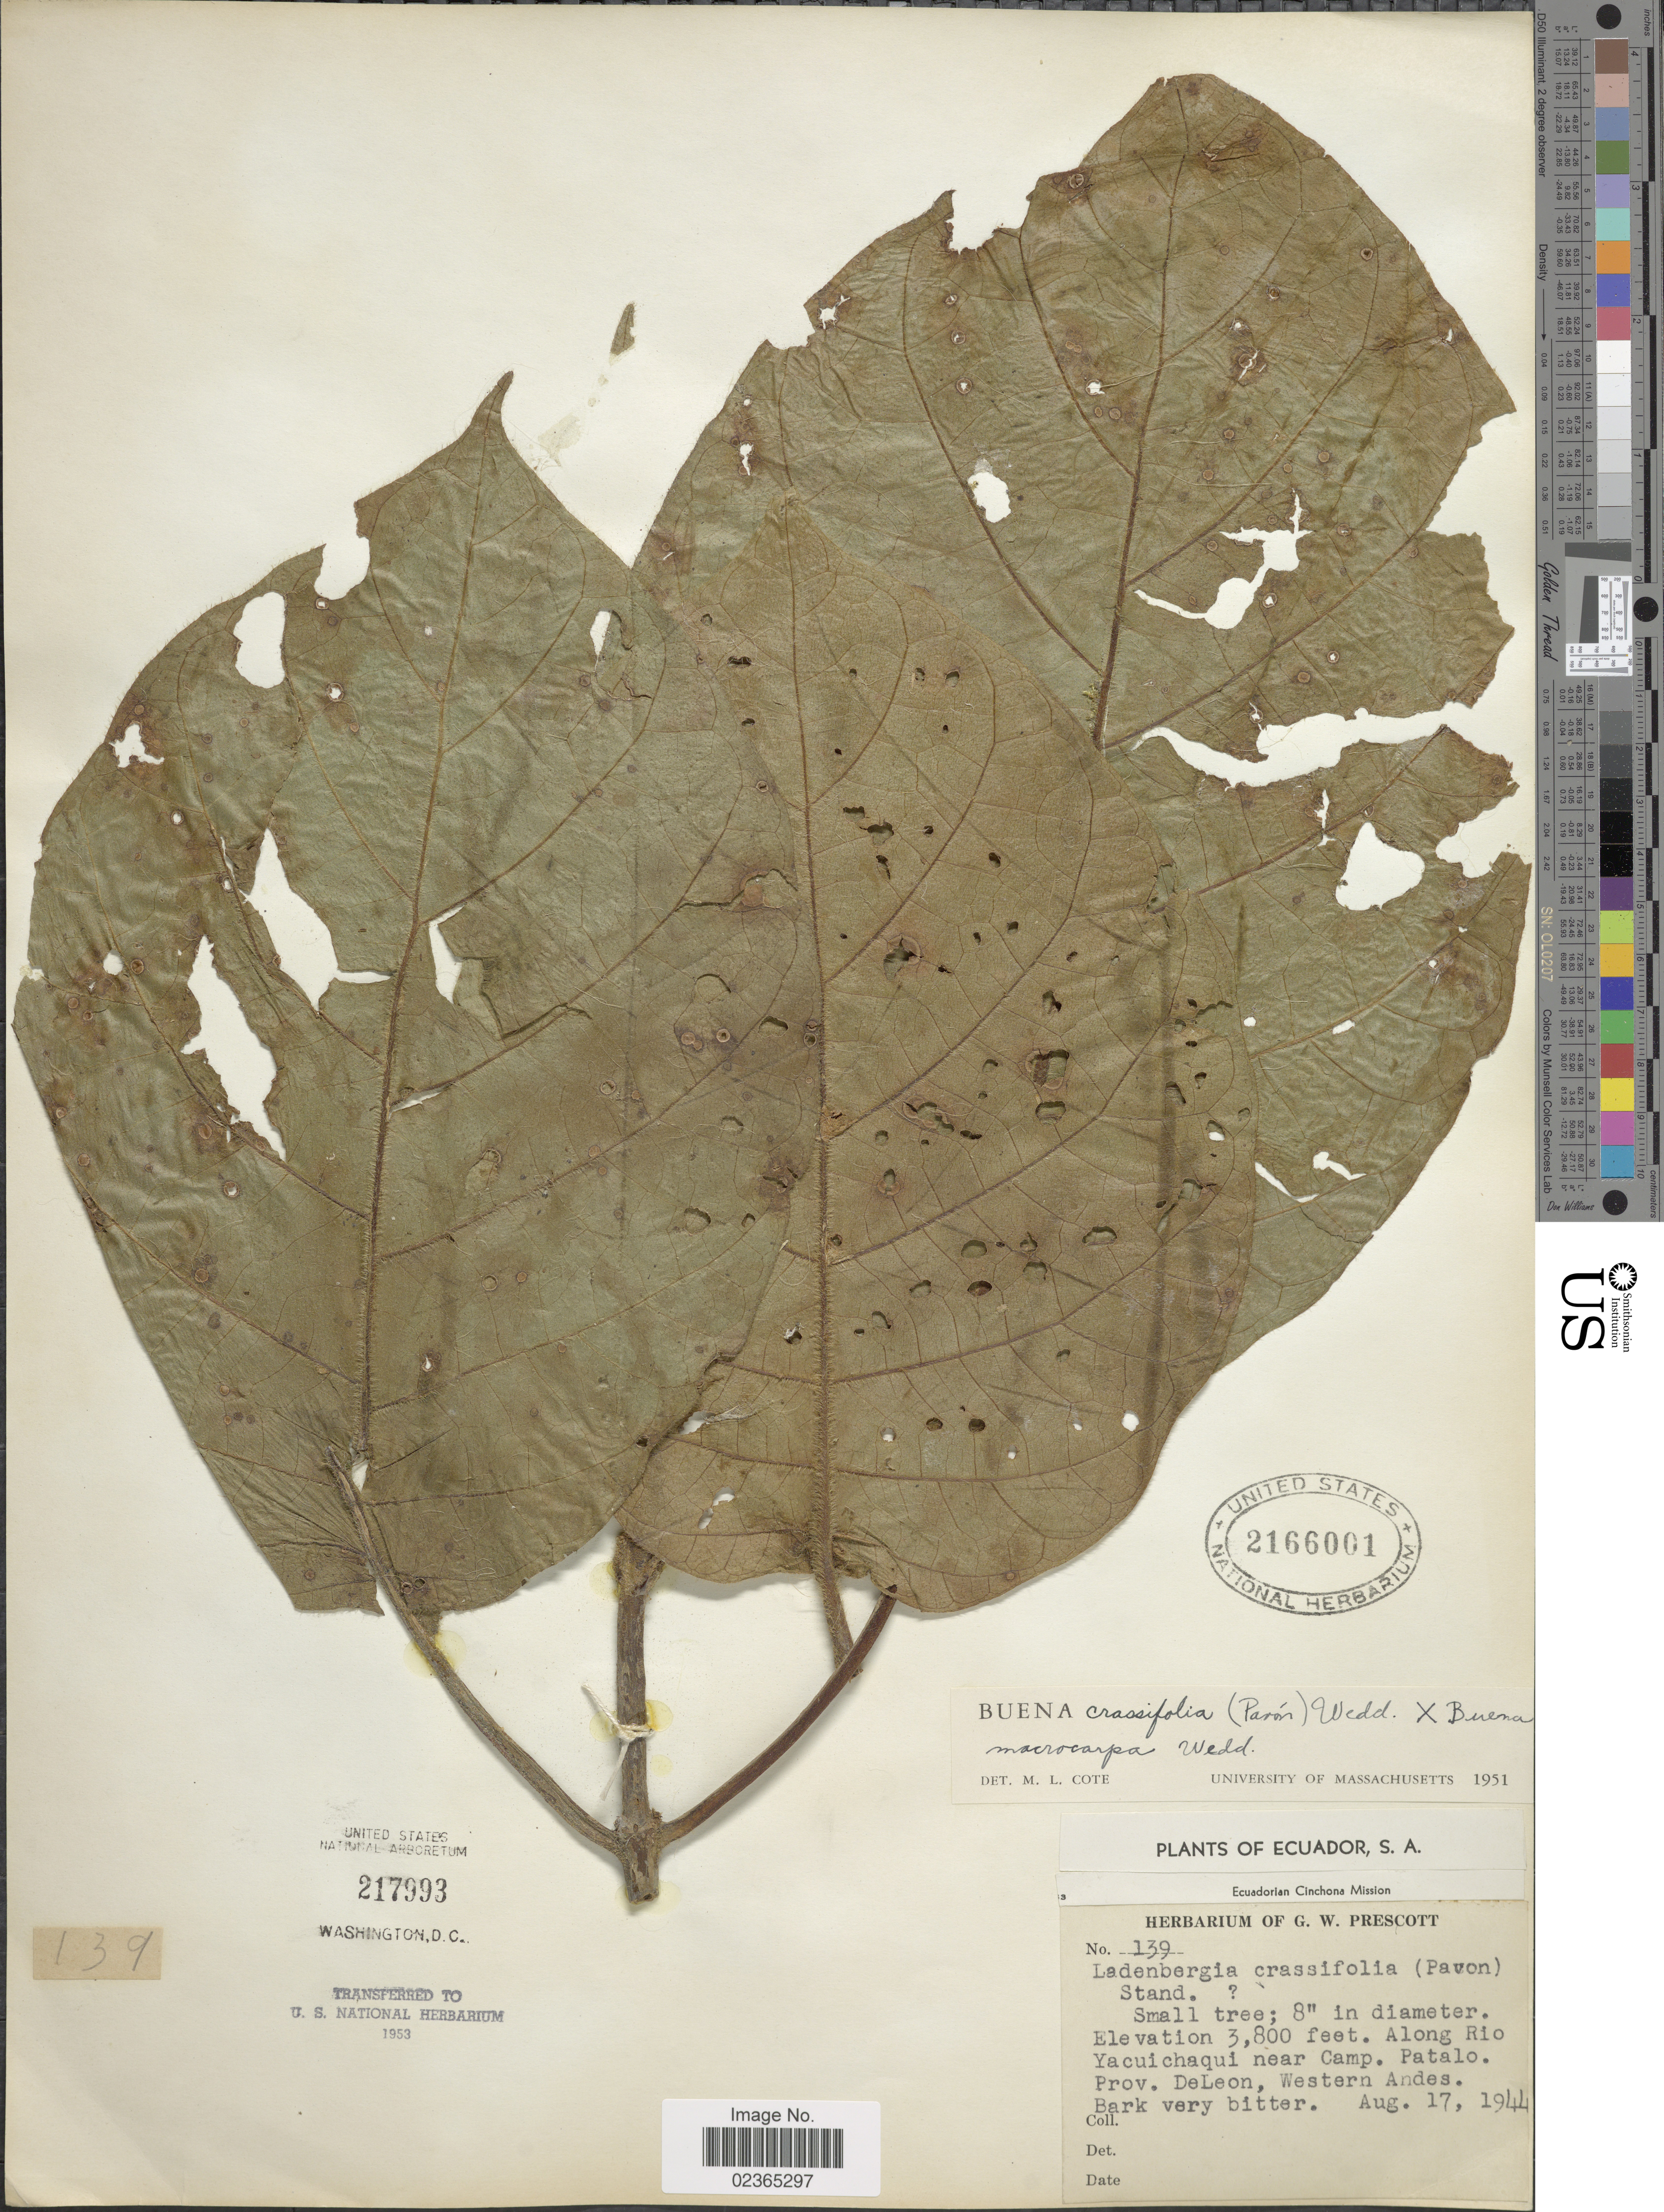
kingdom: Plantae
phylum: Tracheophyta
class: Magnoliopsida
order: Gentianales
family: Rubiaceae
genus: Ladenbergia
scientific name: Ladenbergia crassifolia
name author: (Pav. ex DC.) Standl.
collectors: ex herb. G. W. Prescott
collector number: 139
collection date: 1944-08-17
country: Ecuador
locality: Along Rio Yacuichaqui near Camp. Patalo. Prov. DeLeon, Western Andes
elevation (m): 1158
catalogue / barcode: US 2166001